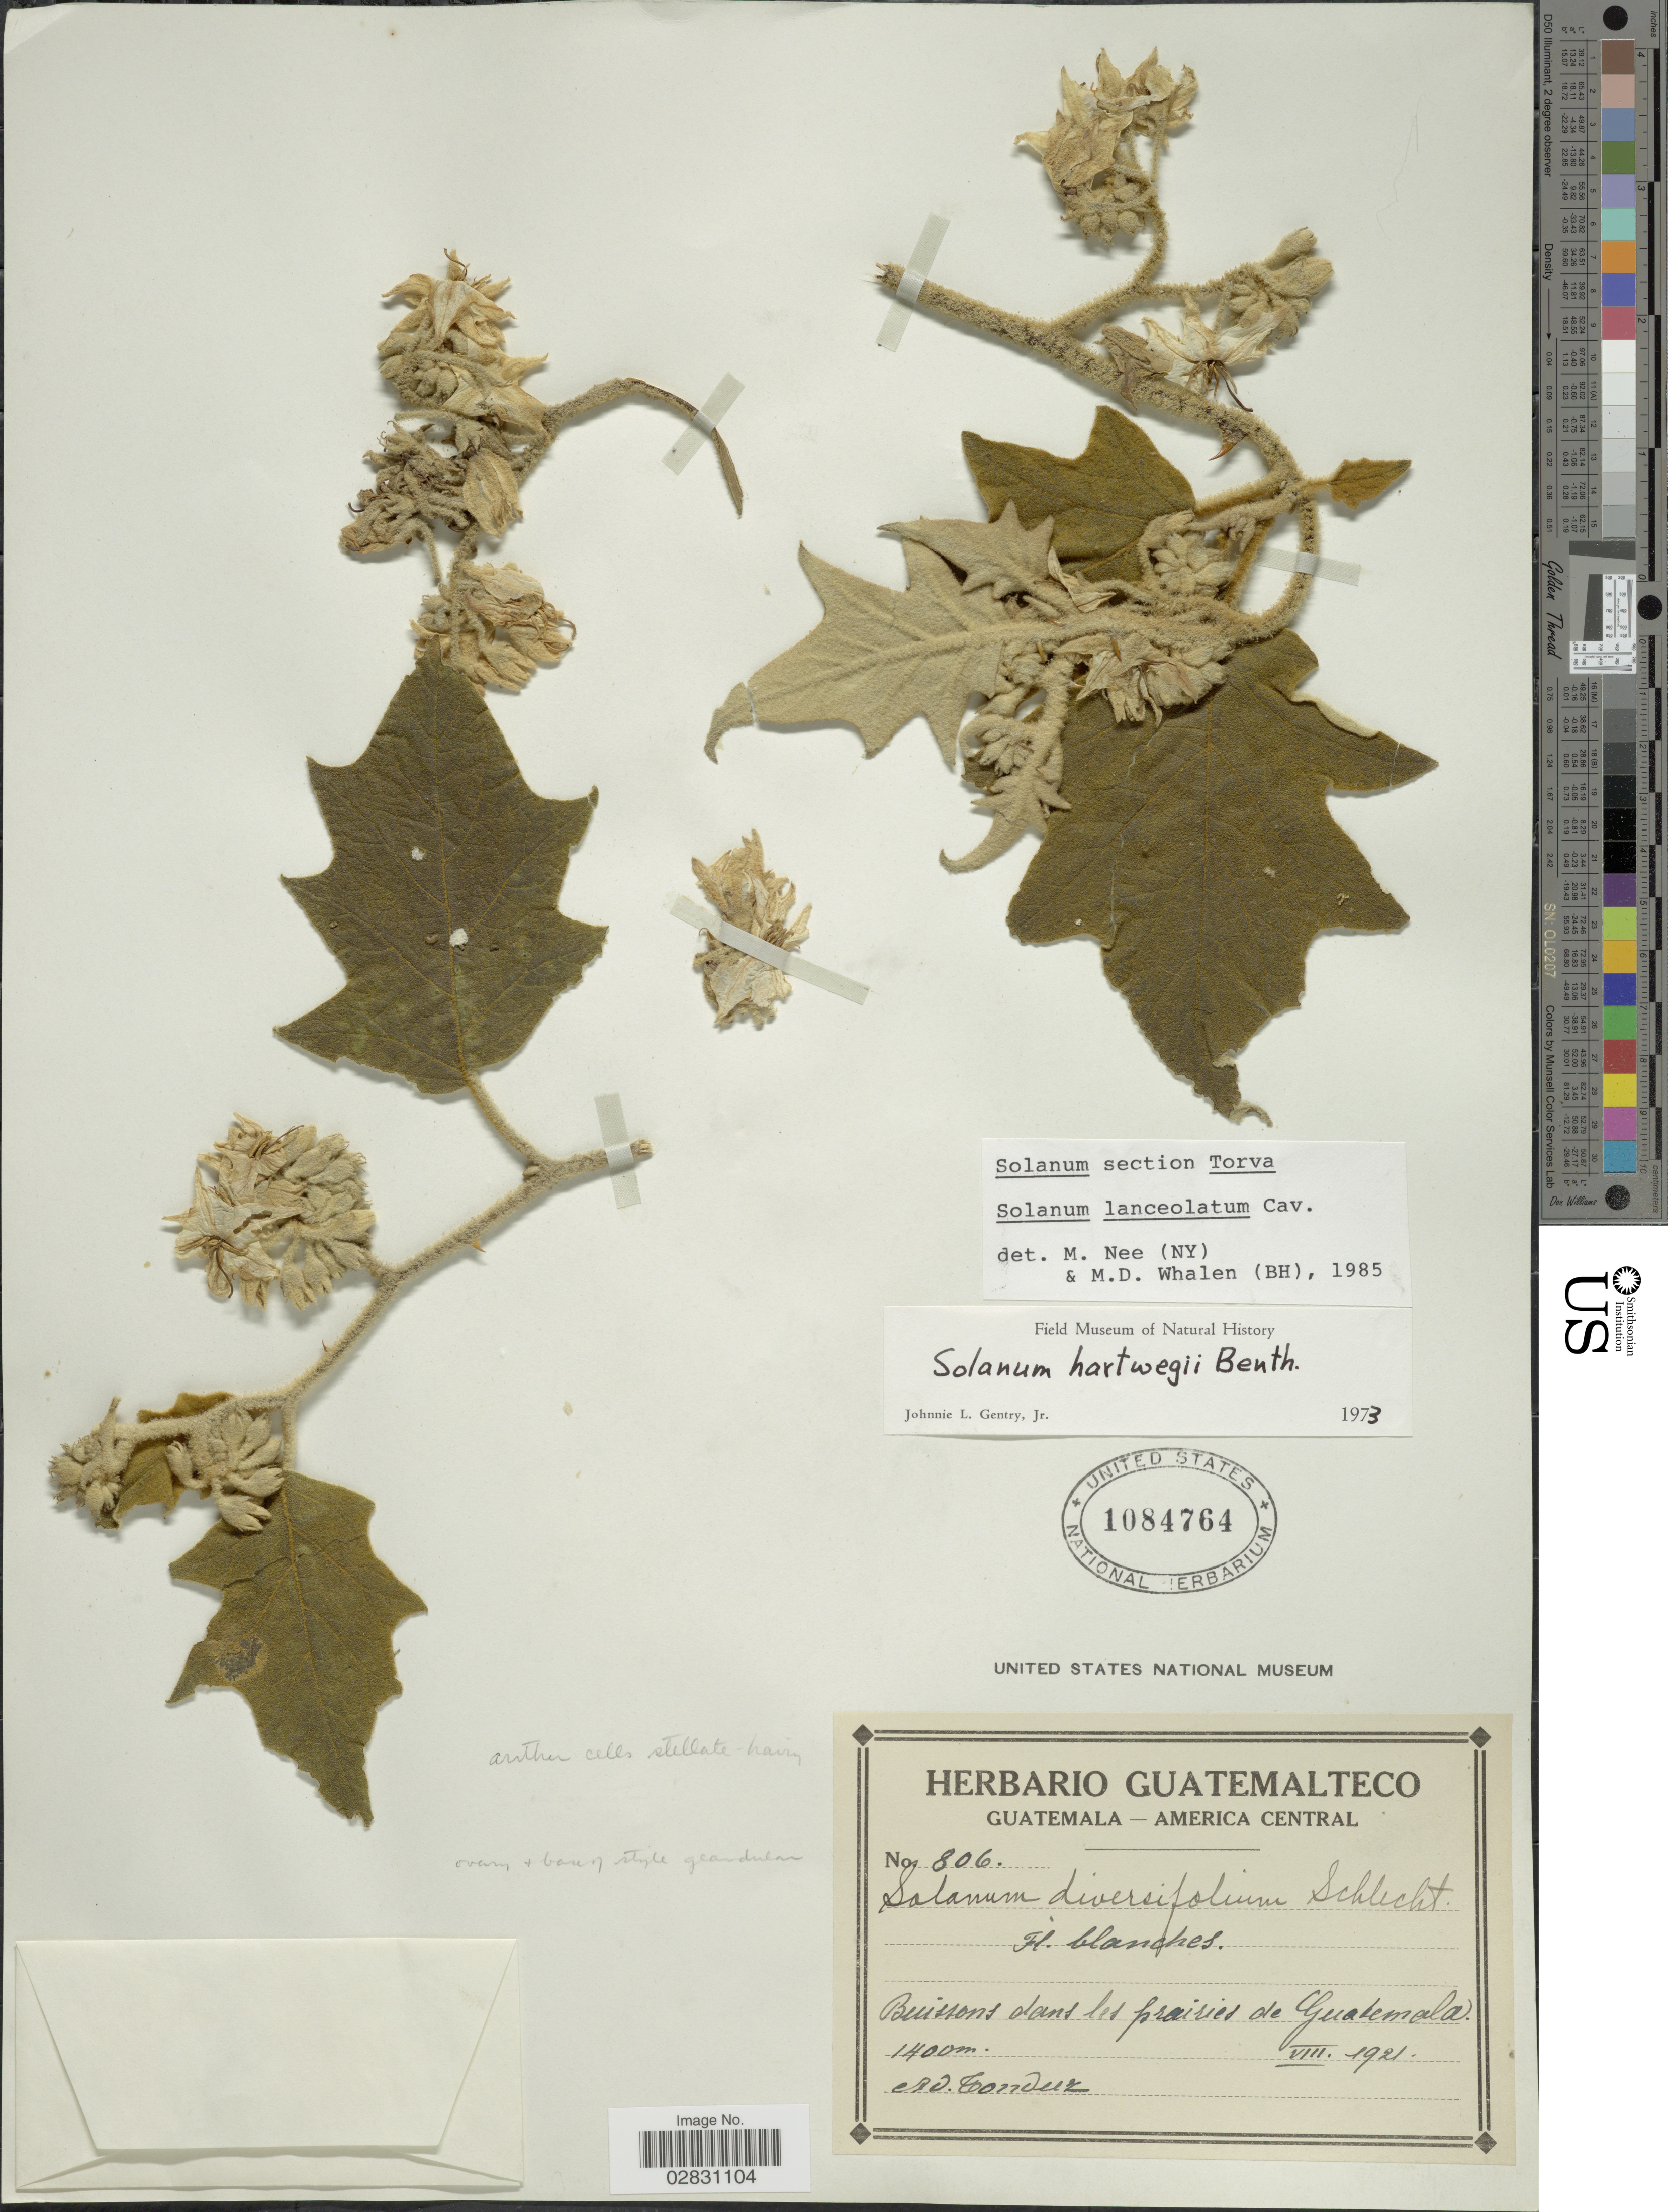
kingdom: Plantae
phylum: Tracheophyta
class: Magnoliopsida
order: Solanales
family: Solanaceae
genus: Solanum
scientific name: Solanum lanceolatum Berthault, nom. illeg.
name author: Berthault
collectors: A. Tonduz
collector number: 806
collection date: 1921-08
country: Guatemala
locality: Buissons dans les prairies de Guatemala.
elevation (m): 1400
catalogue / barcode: US 1084764